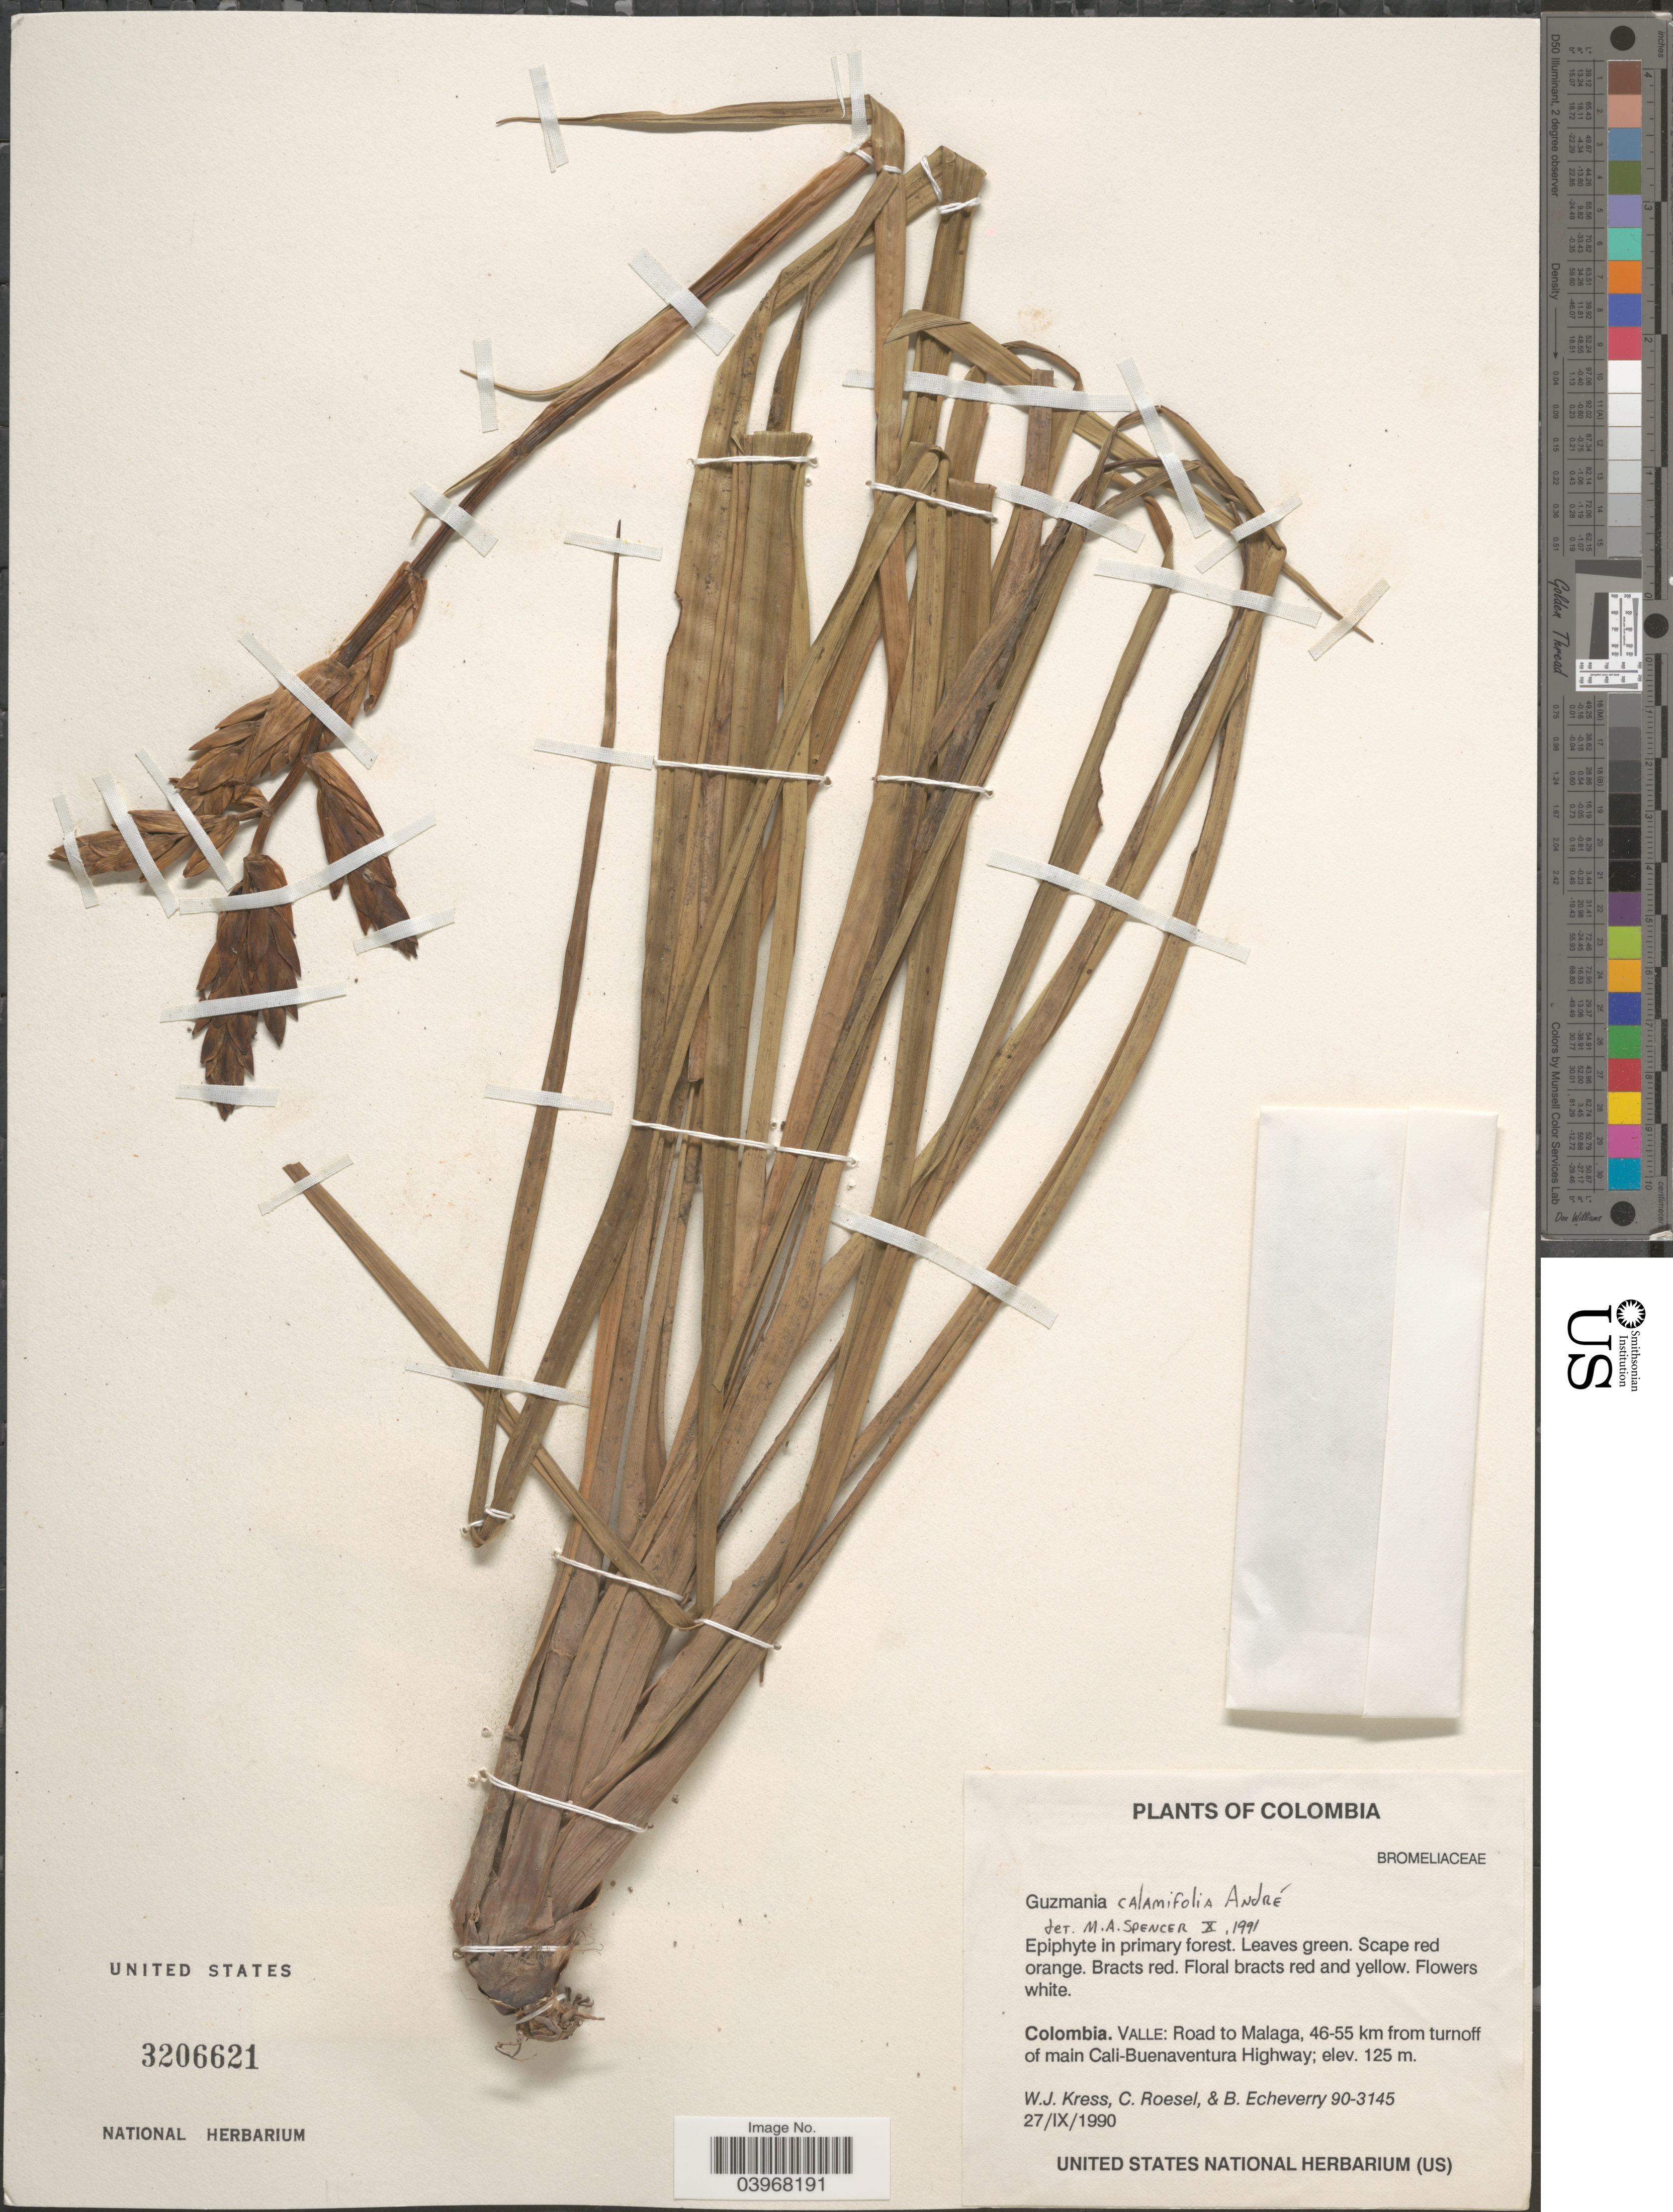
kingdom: Plantae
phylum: Tracheophyta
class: Liliopsida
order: Poales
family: Bromeliaceae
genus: Guzmania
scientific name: Guzmania calamifolia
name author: André ex Mez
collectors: W. J. Kress, C. S. Roesel & B. Echeverry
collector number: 90-3145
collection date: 1990-09-27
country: Colombia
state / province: Valle del Cauca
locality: Valle: Road to Malaga, 46-55 km from turnoff of main Cali-Buenaventura Highway.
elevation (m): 125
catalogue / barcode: US 3206621